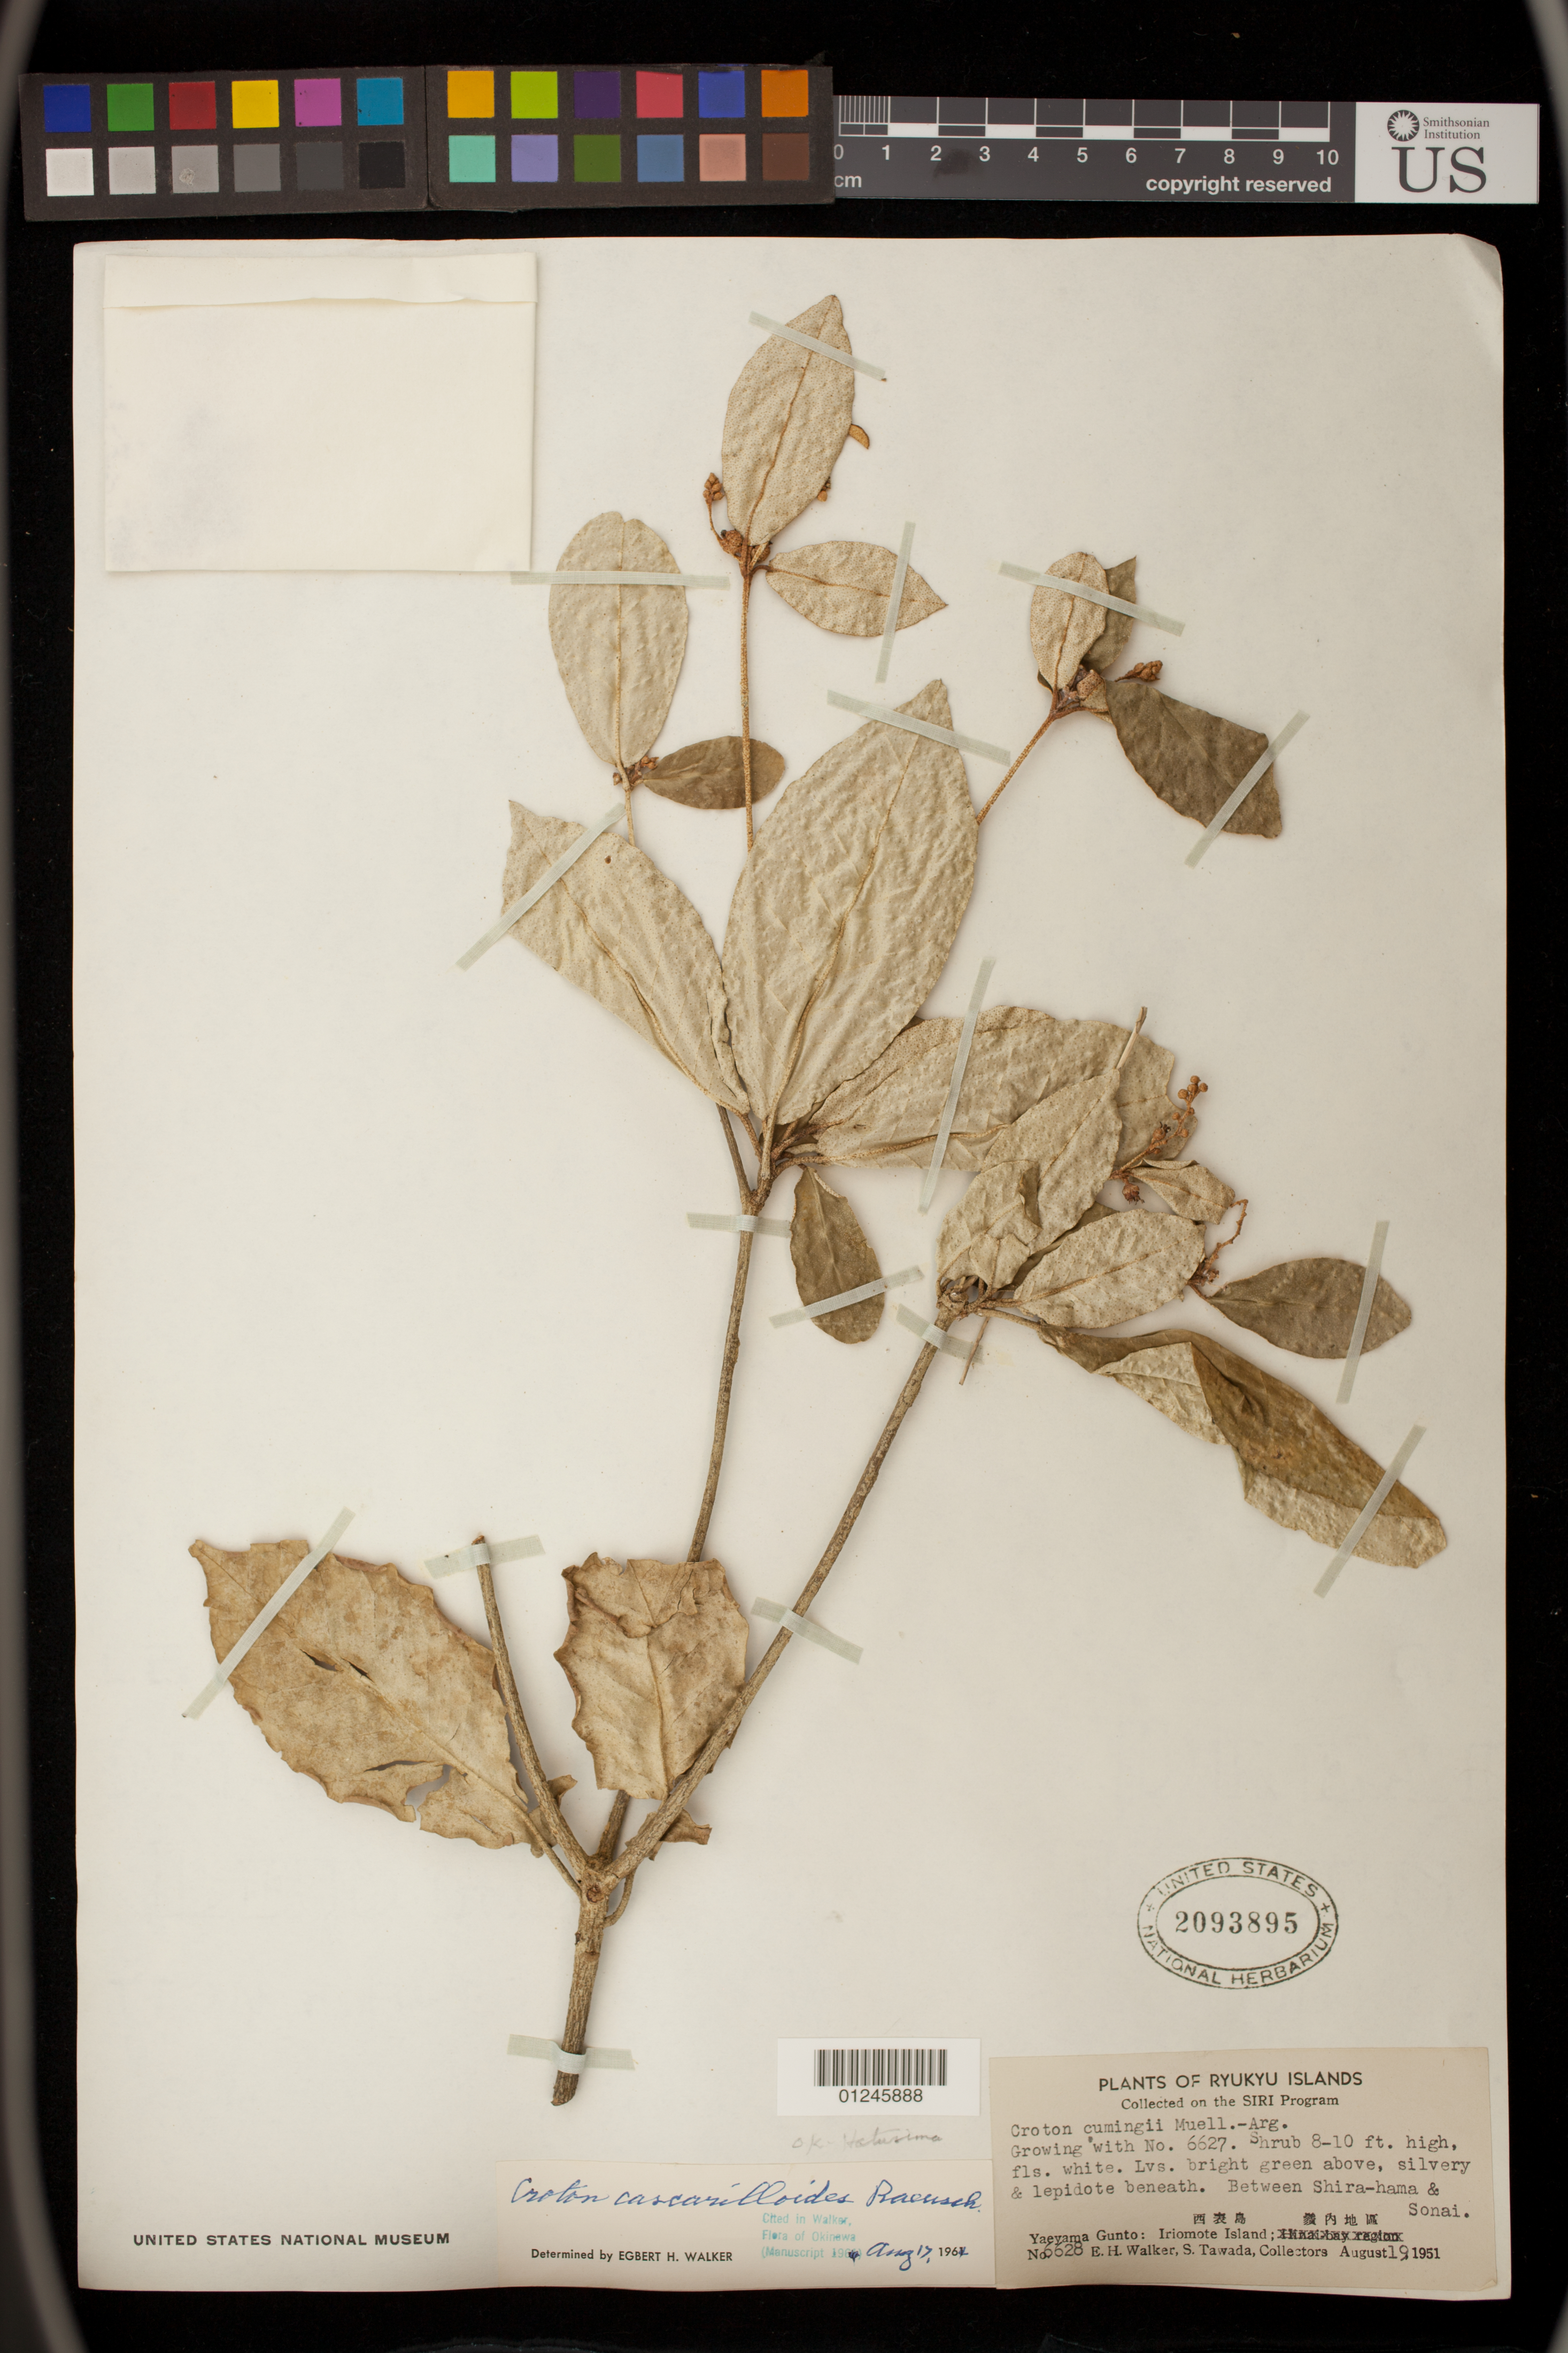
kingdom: Plantae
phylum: Tracheophyta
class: Magnoliopsida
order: Malpighiales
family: Euphorbiaceae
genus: Croton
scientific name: Croton cascarilloides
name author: Raeusch.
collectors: E. H. Walker & S. Tawada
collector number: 6628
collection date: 1951-08-19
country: Japan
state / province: Okinawa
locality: Ryukyu Islands. Between Shira-hama & Sonai. Yaeyama Gunto: Iriomote Island.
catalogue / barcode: US 2093895